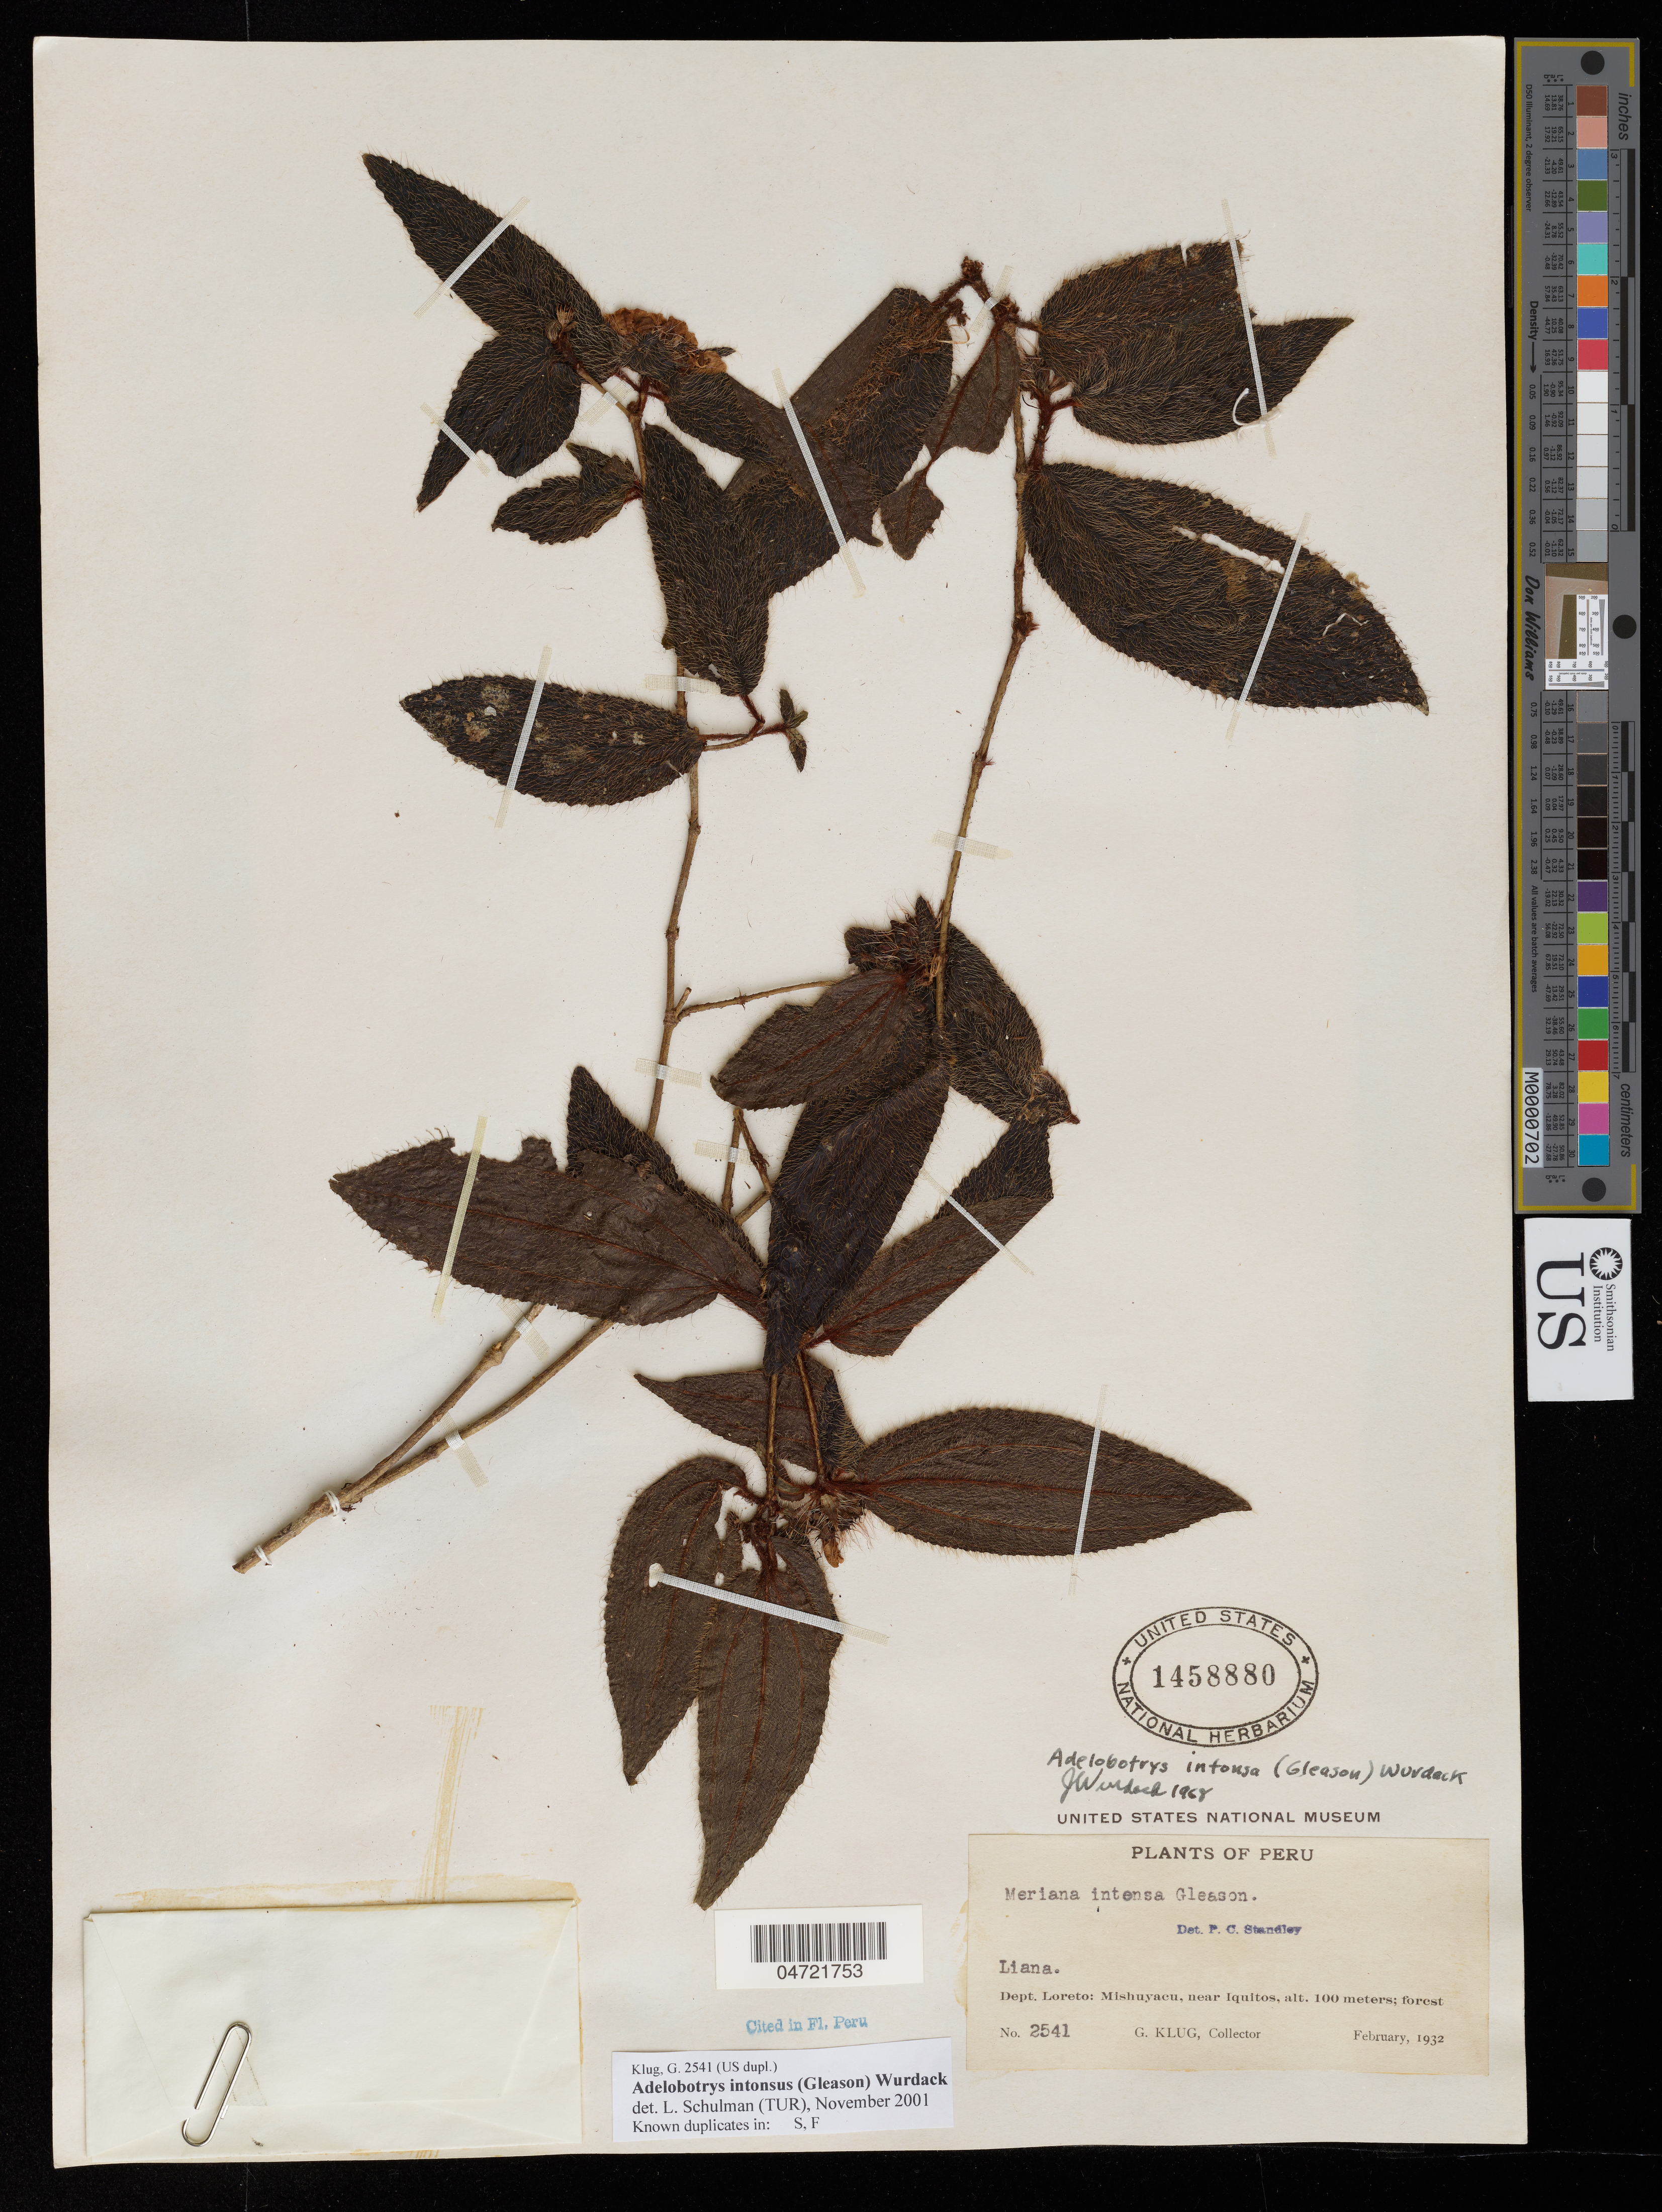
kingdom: Plantae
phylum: Tracheophyta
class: Magnoliopsida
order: Myrtales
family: Melastomataceae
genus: Adelobotrys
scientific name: Adelobotrys intonsus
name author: (Gleason) Wurdack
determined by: Schulman, Leif, (TUR), University of Turku (FINLAND)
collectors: G. Klug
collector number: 2541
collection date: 1932-02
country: Peru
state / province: Loreto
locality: Mishuyacu, near Iquitos.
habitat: Forest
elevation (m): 100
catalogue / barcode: US 1458880